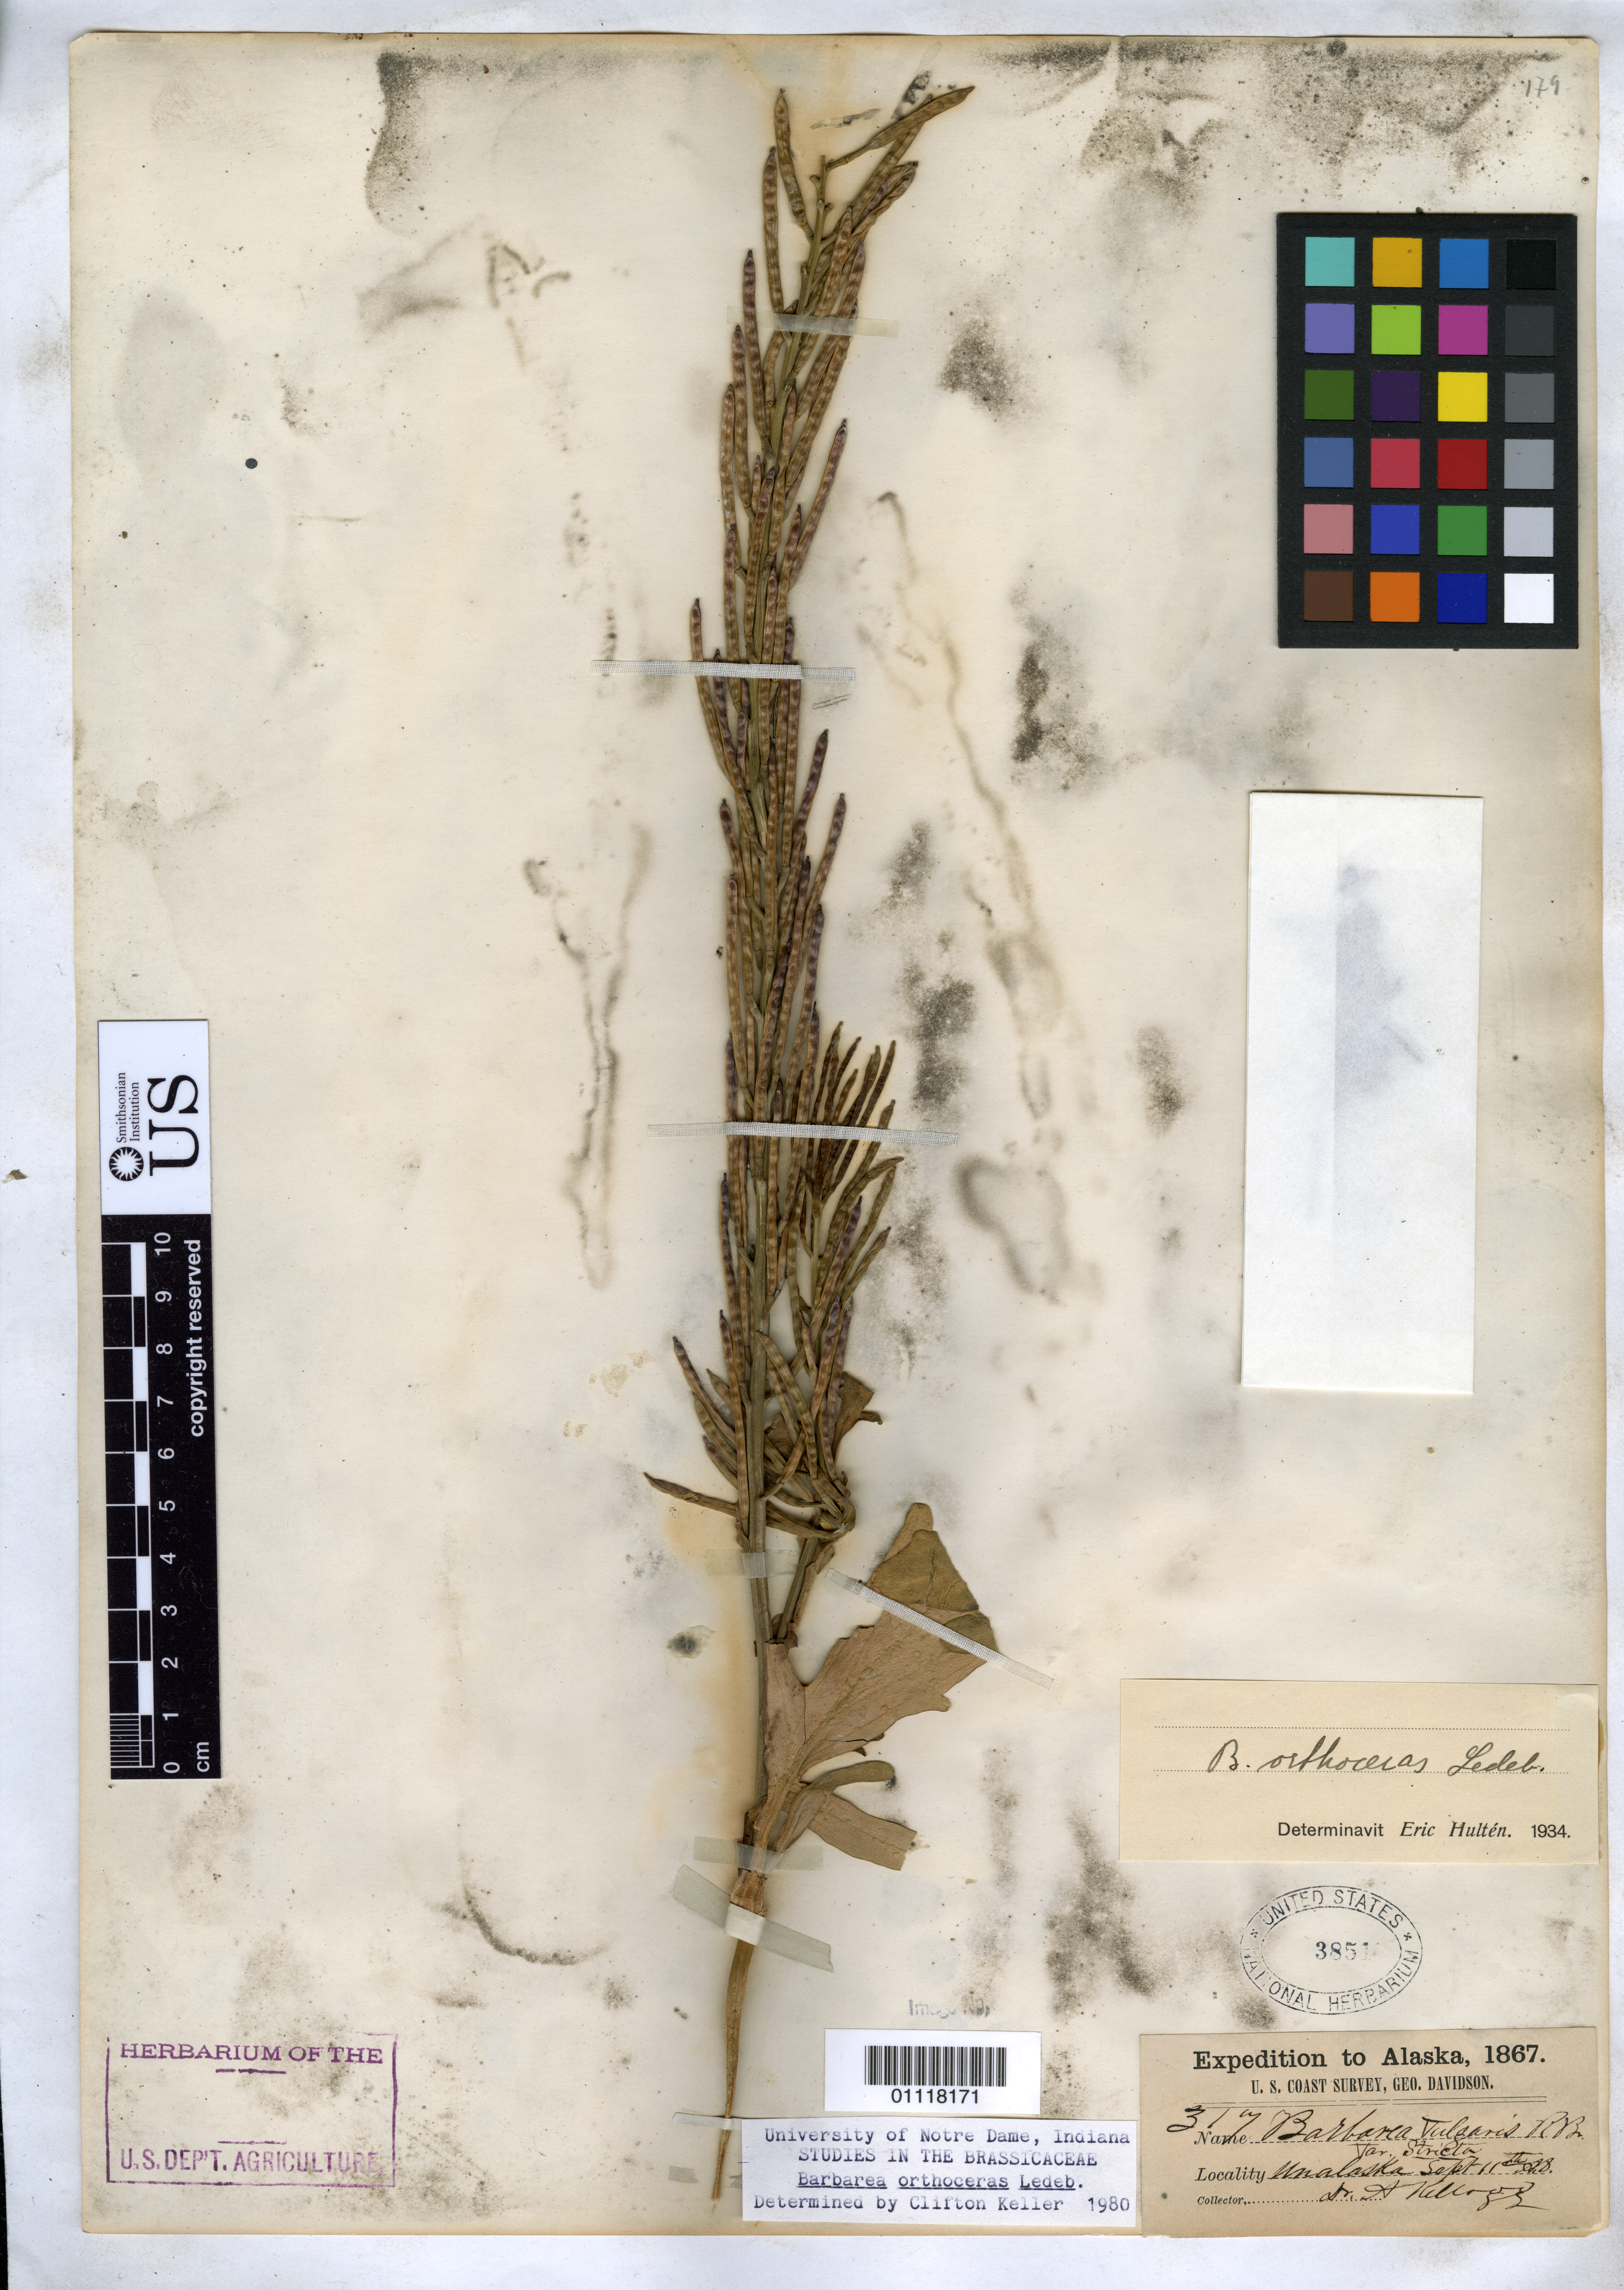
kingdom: Plantae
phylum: Tracheophyta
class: Magnoliopsida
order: Brassicales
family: Brassicaceae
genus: Barbarea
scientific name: Barbarea orthoceras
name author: Ledeb.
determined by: Keller, C.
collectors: A. Kellogg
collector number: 317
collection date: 1867-09-11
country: United States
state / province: Alaska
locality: Unalaska.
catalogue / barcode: US 3851